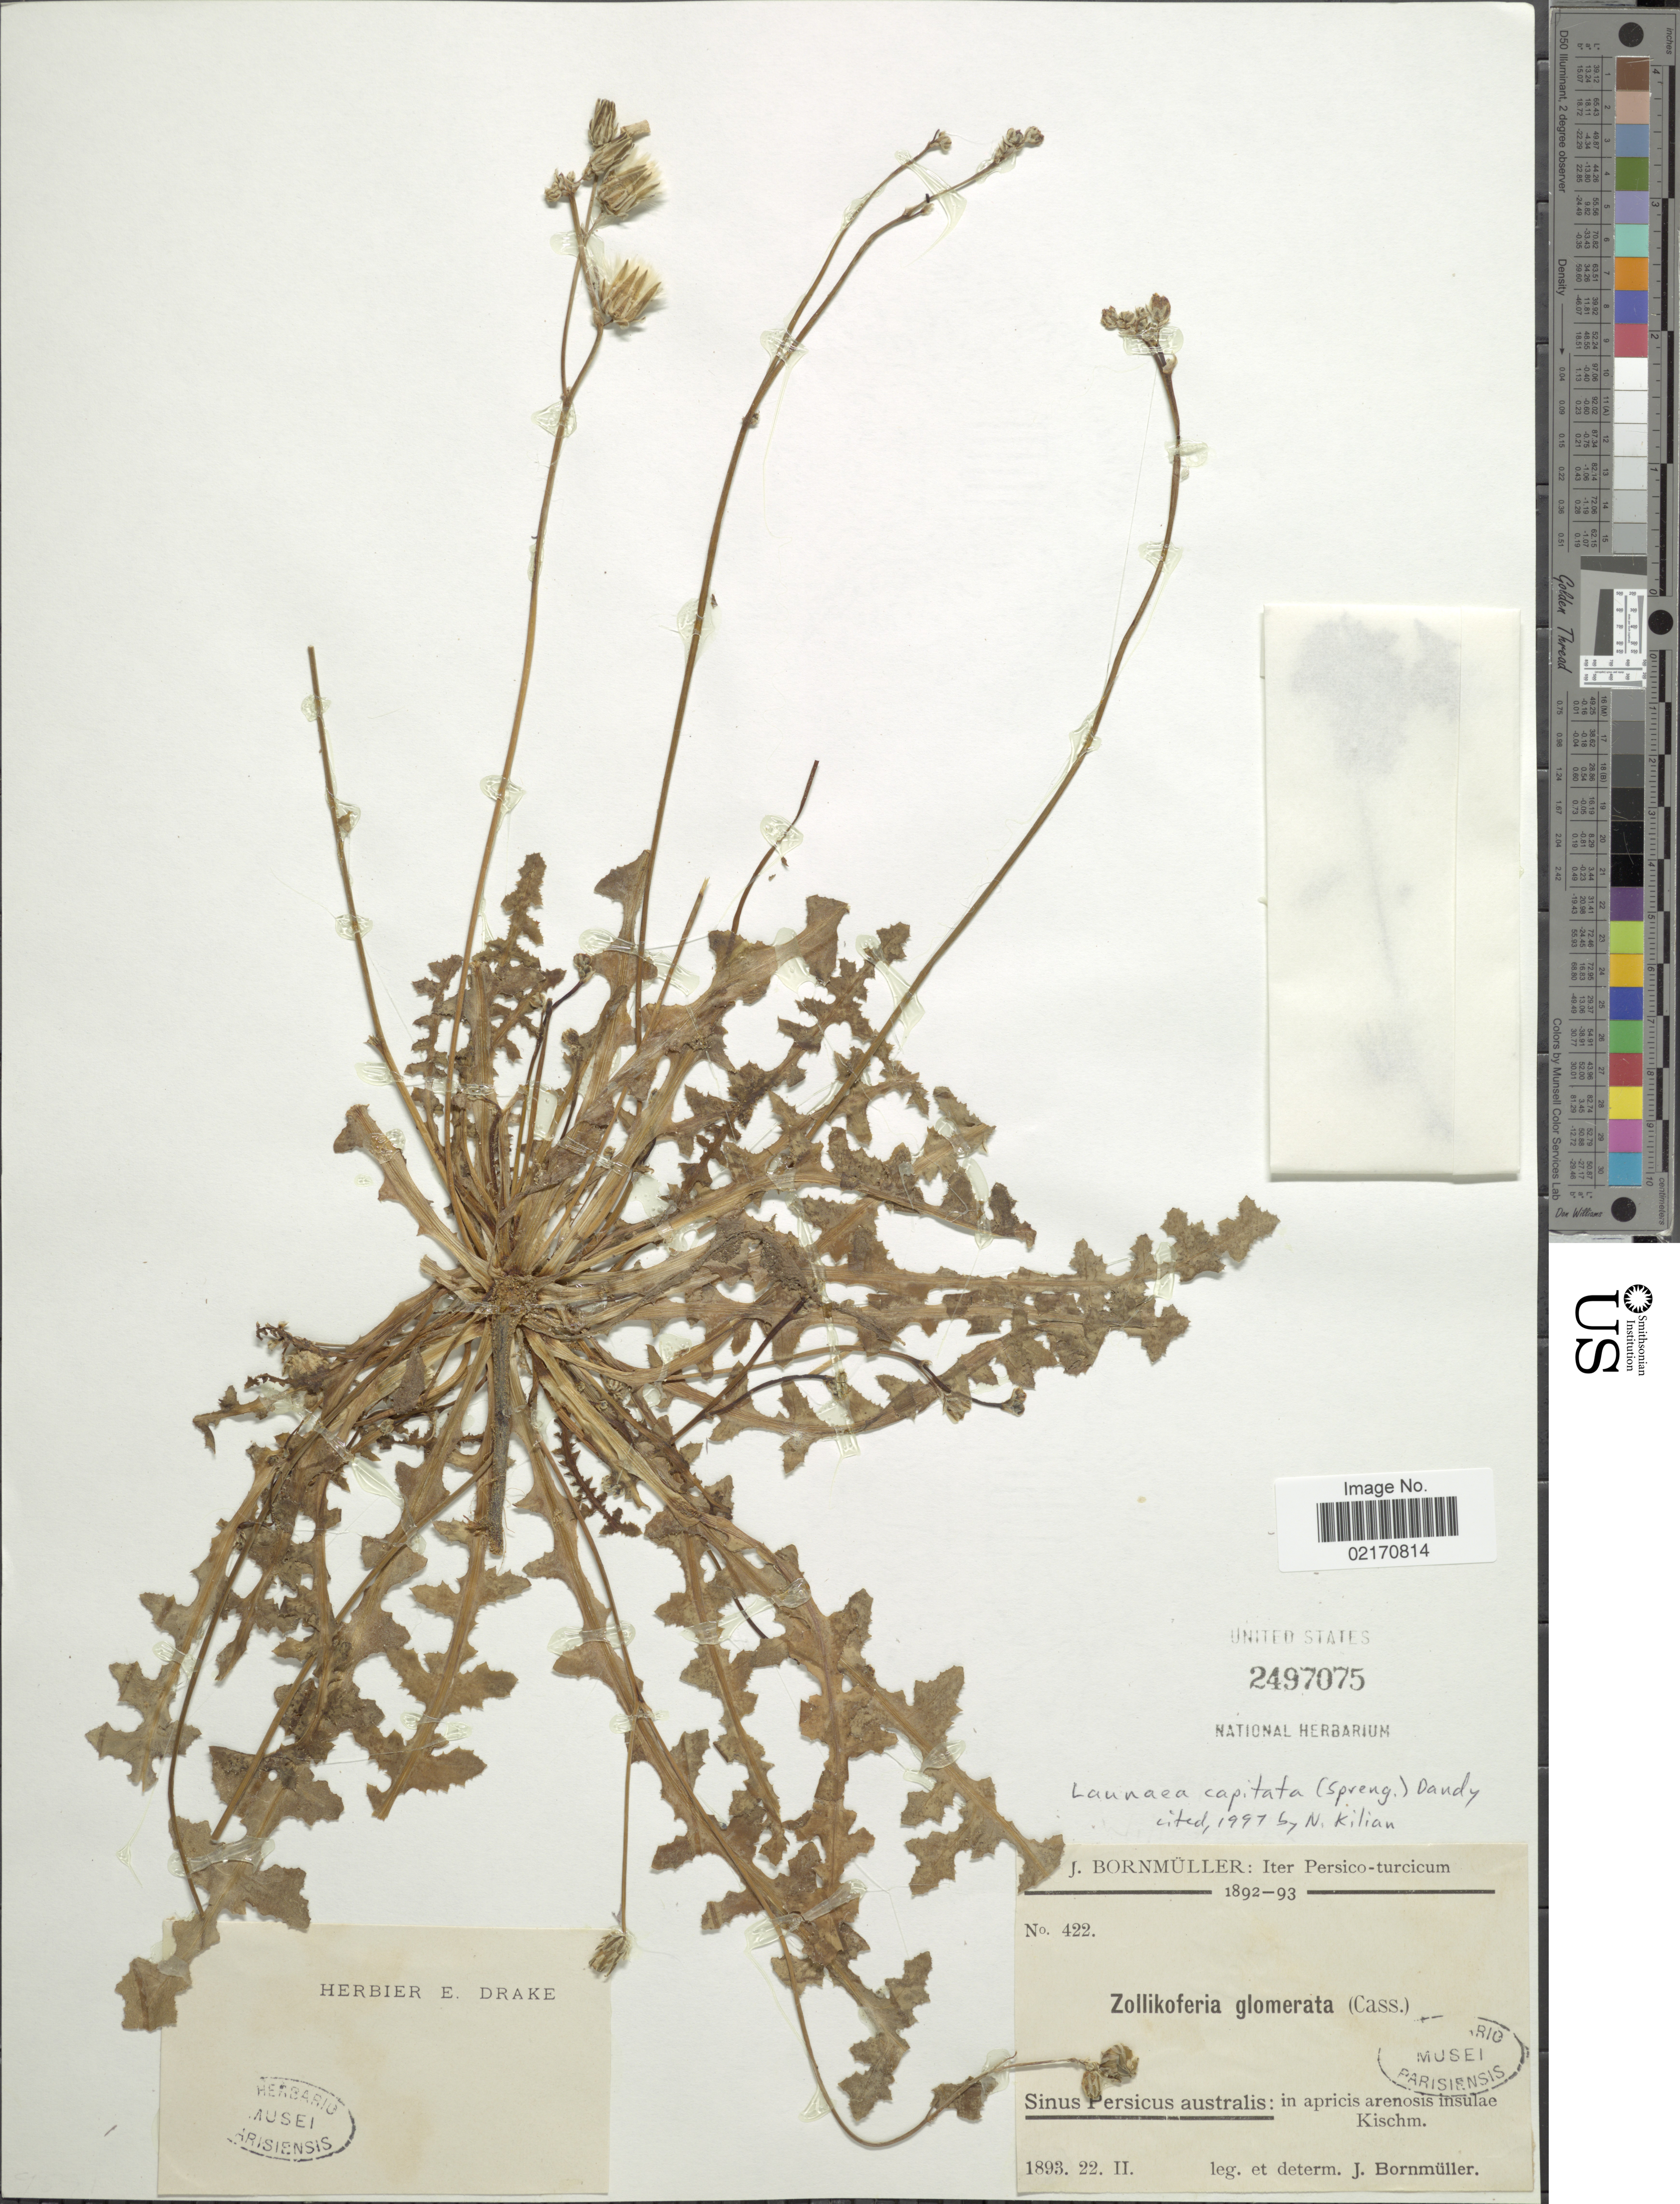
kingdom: Plantae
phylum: Tracheophyta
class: Magnoliopsida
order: Asterales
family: Asteraceae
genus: Launaea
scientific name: Launaea capitata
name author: (Spreng.) Dandy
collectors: J. Bornmüller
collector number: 422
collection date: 1893-02-22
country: Iran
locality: Sinus Persicus australis, insulae Kischm.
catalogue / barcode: US 2497075